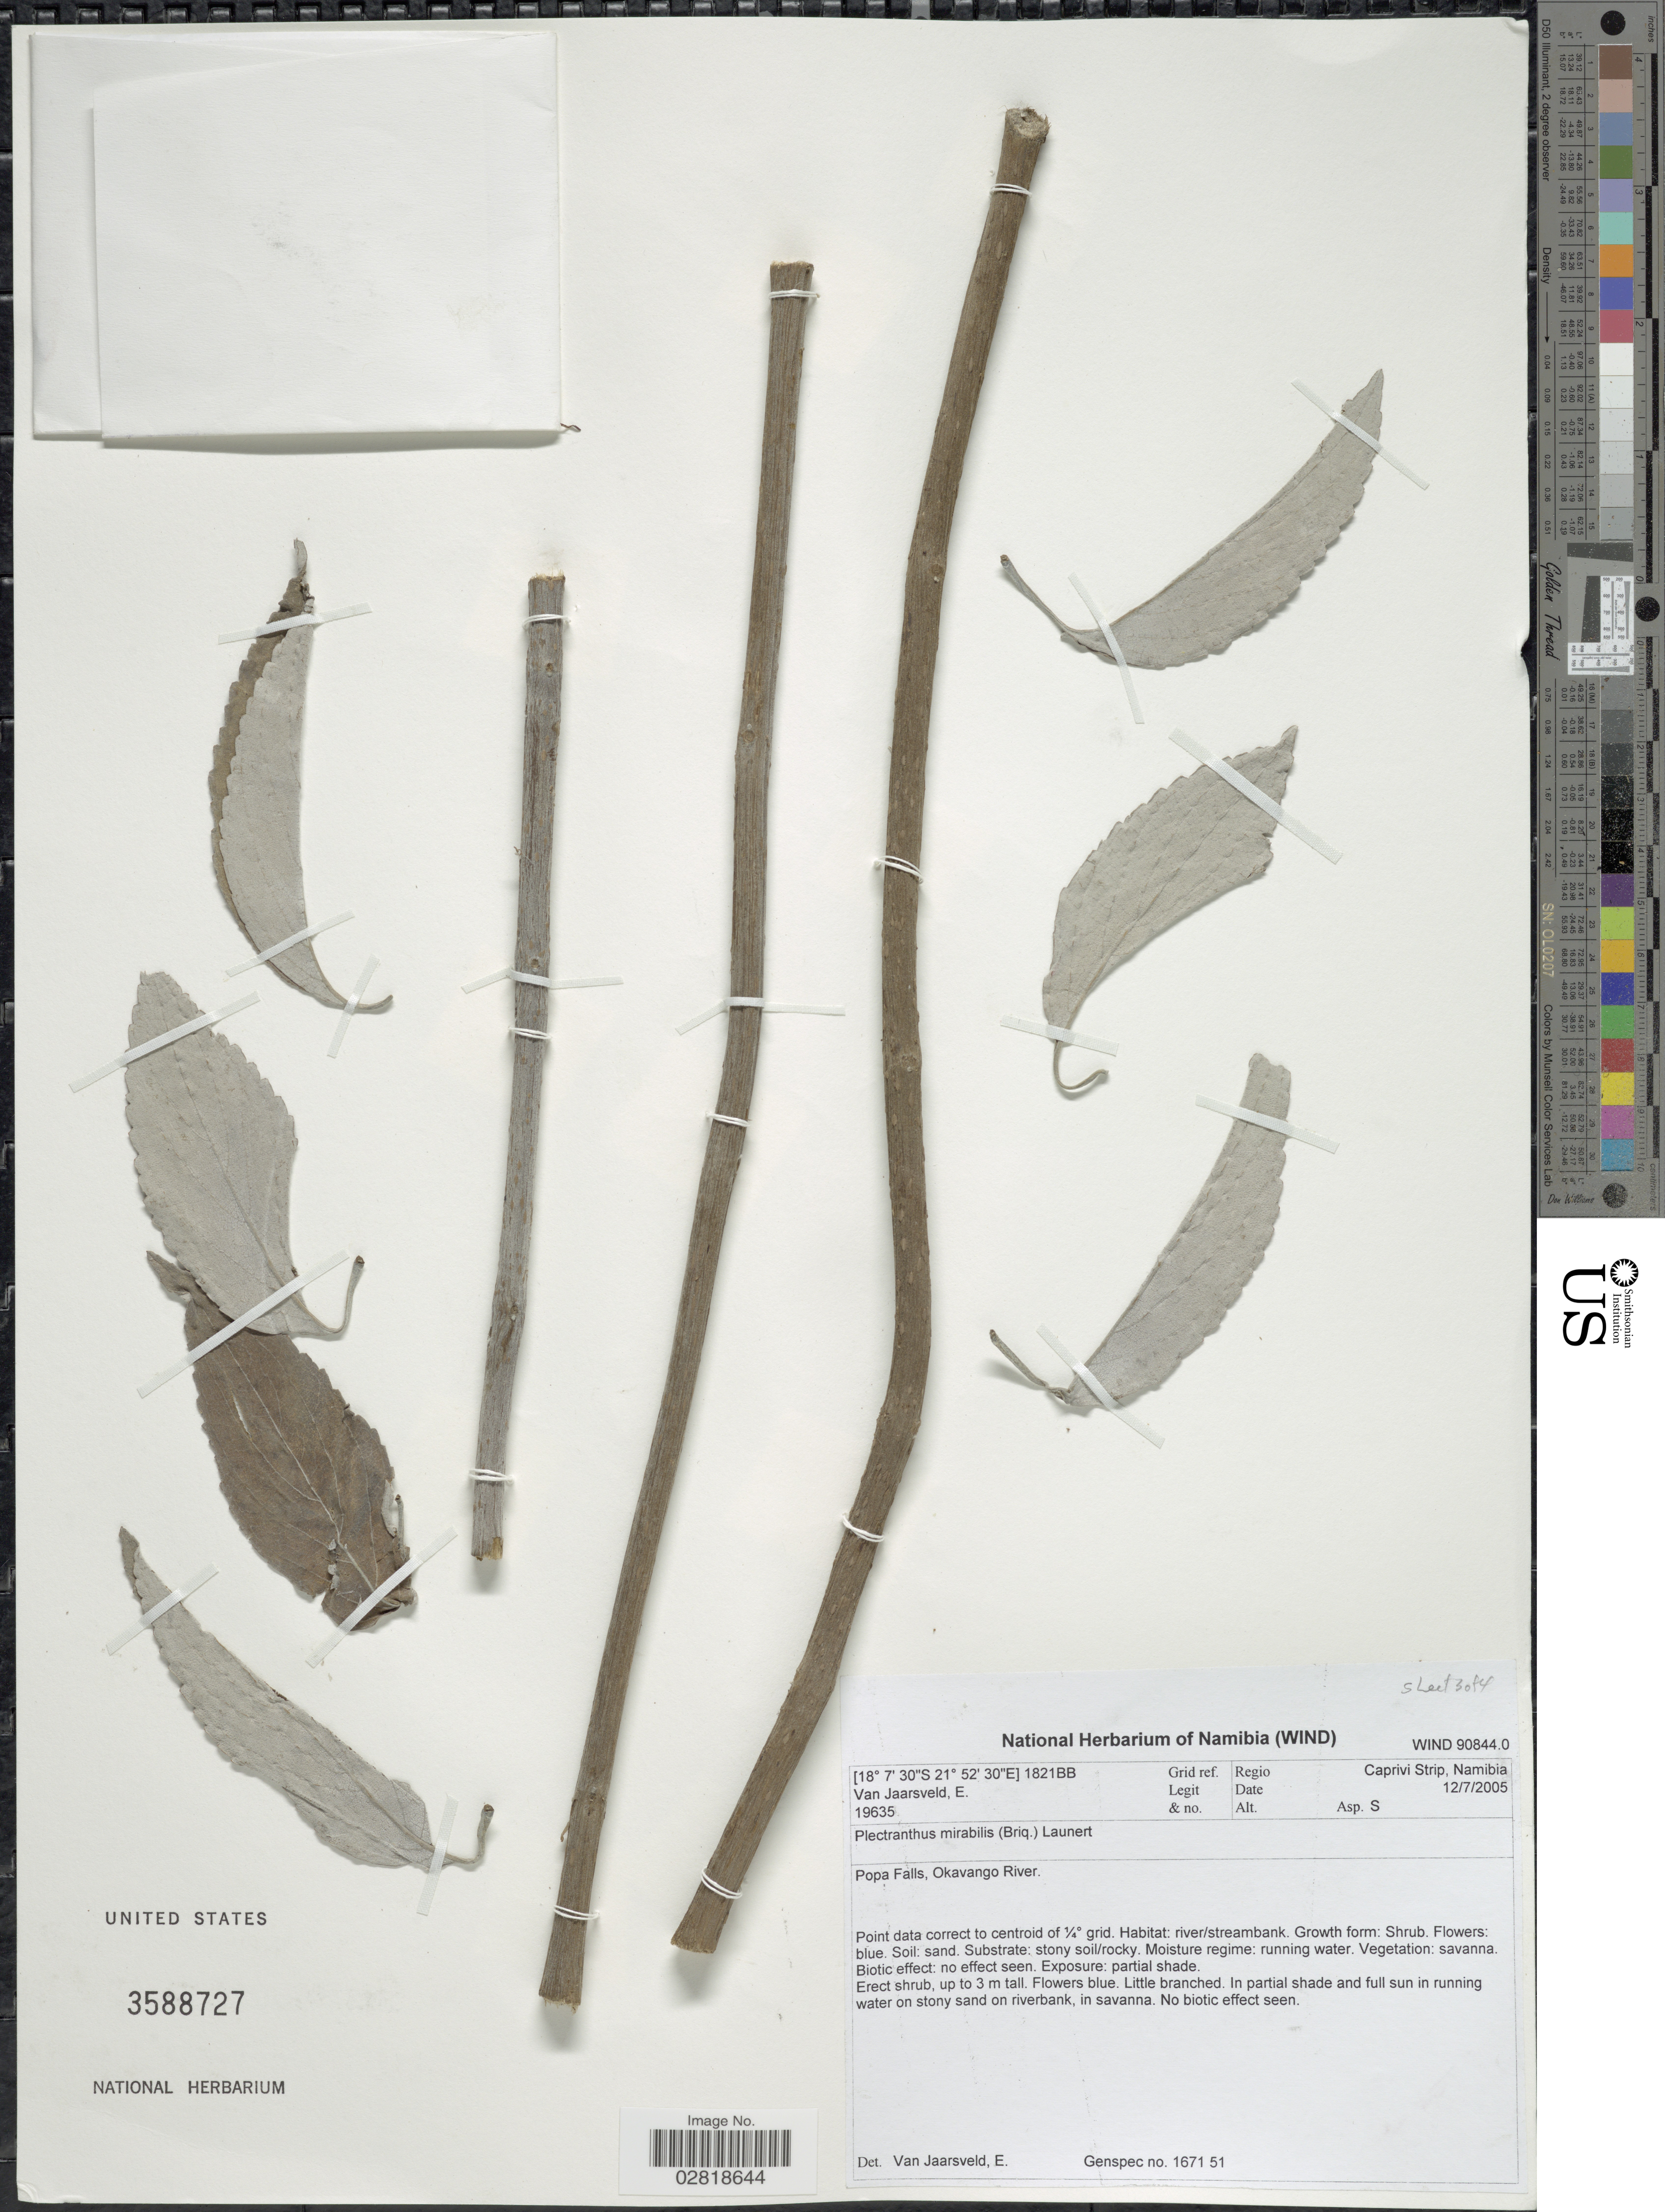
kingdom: Plantae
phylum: Tracheophyta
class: Magnoliopsida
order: Lamiales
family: Lamiaceae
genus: Plectranthus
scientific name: Plectranthus mirabilis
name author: (Briq.) Launert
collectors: E. van Jaarsveld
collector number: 19635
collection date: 2005-07-12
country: Namibia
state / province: Caprivi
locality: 1821BB Grid ref. Regio Caprivi Strip. Popa Falls, Okavango River.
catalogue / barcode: US 3588727